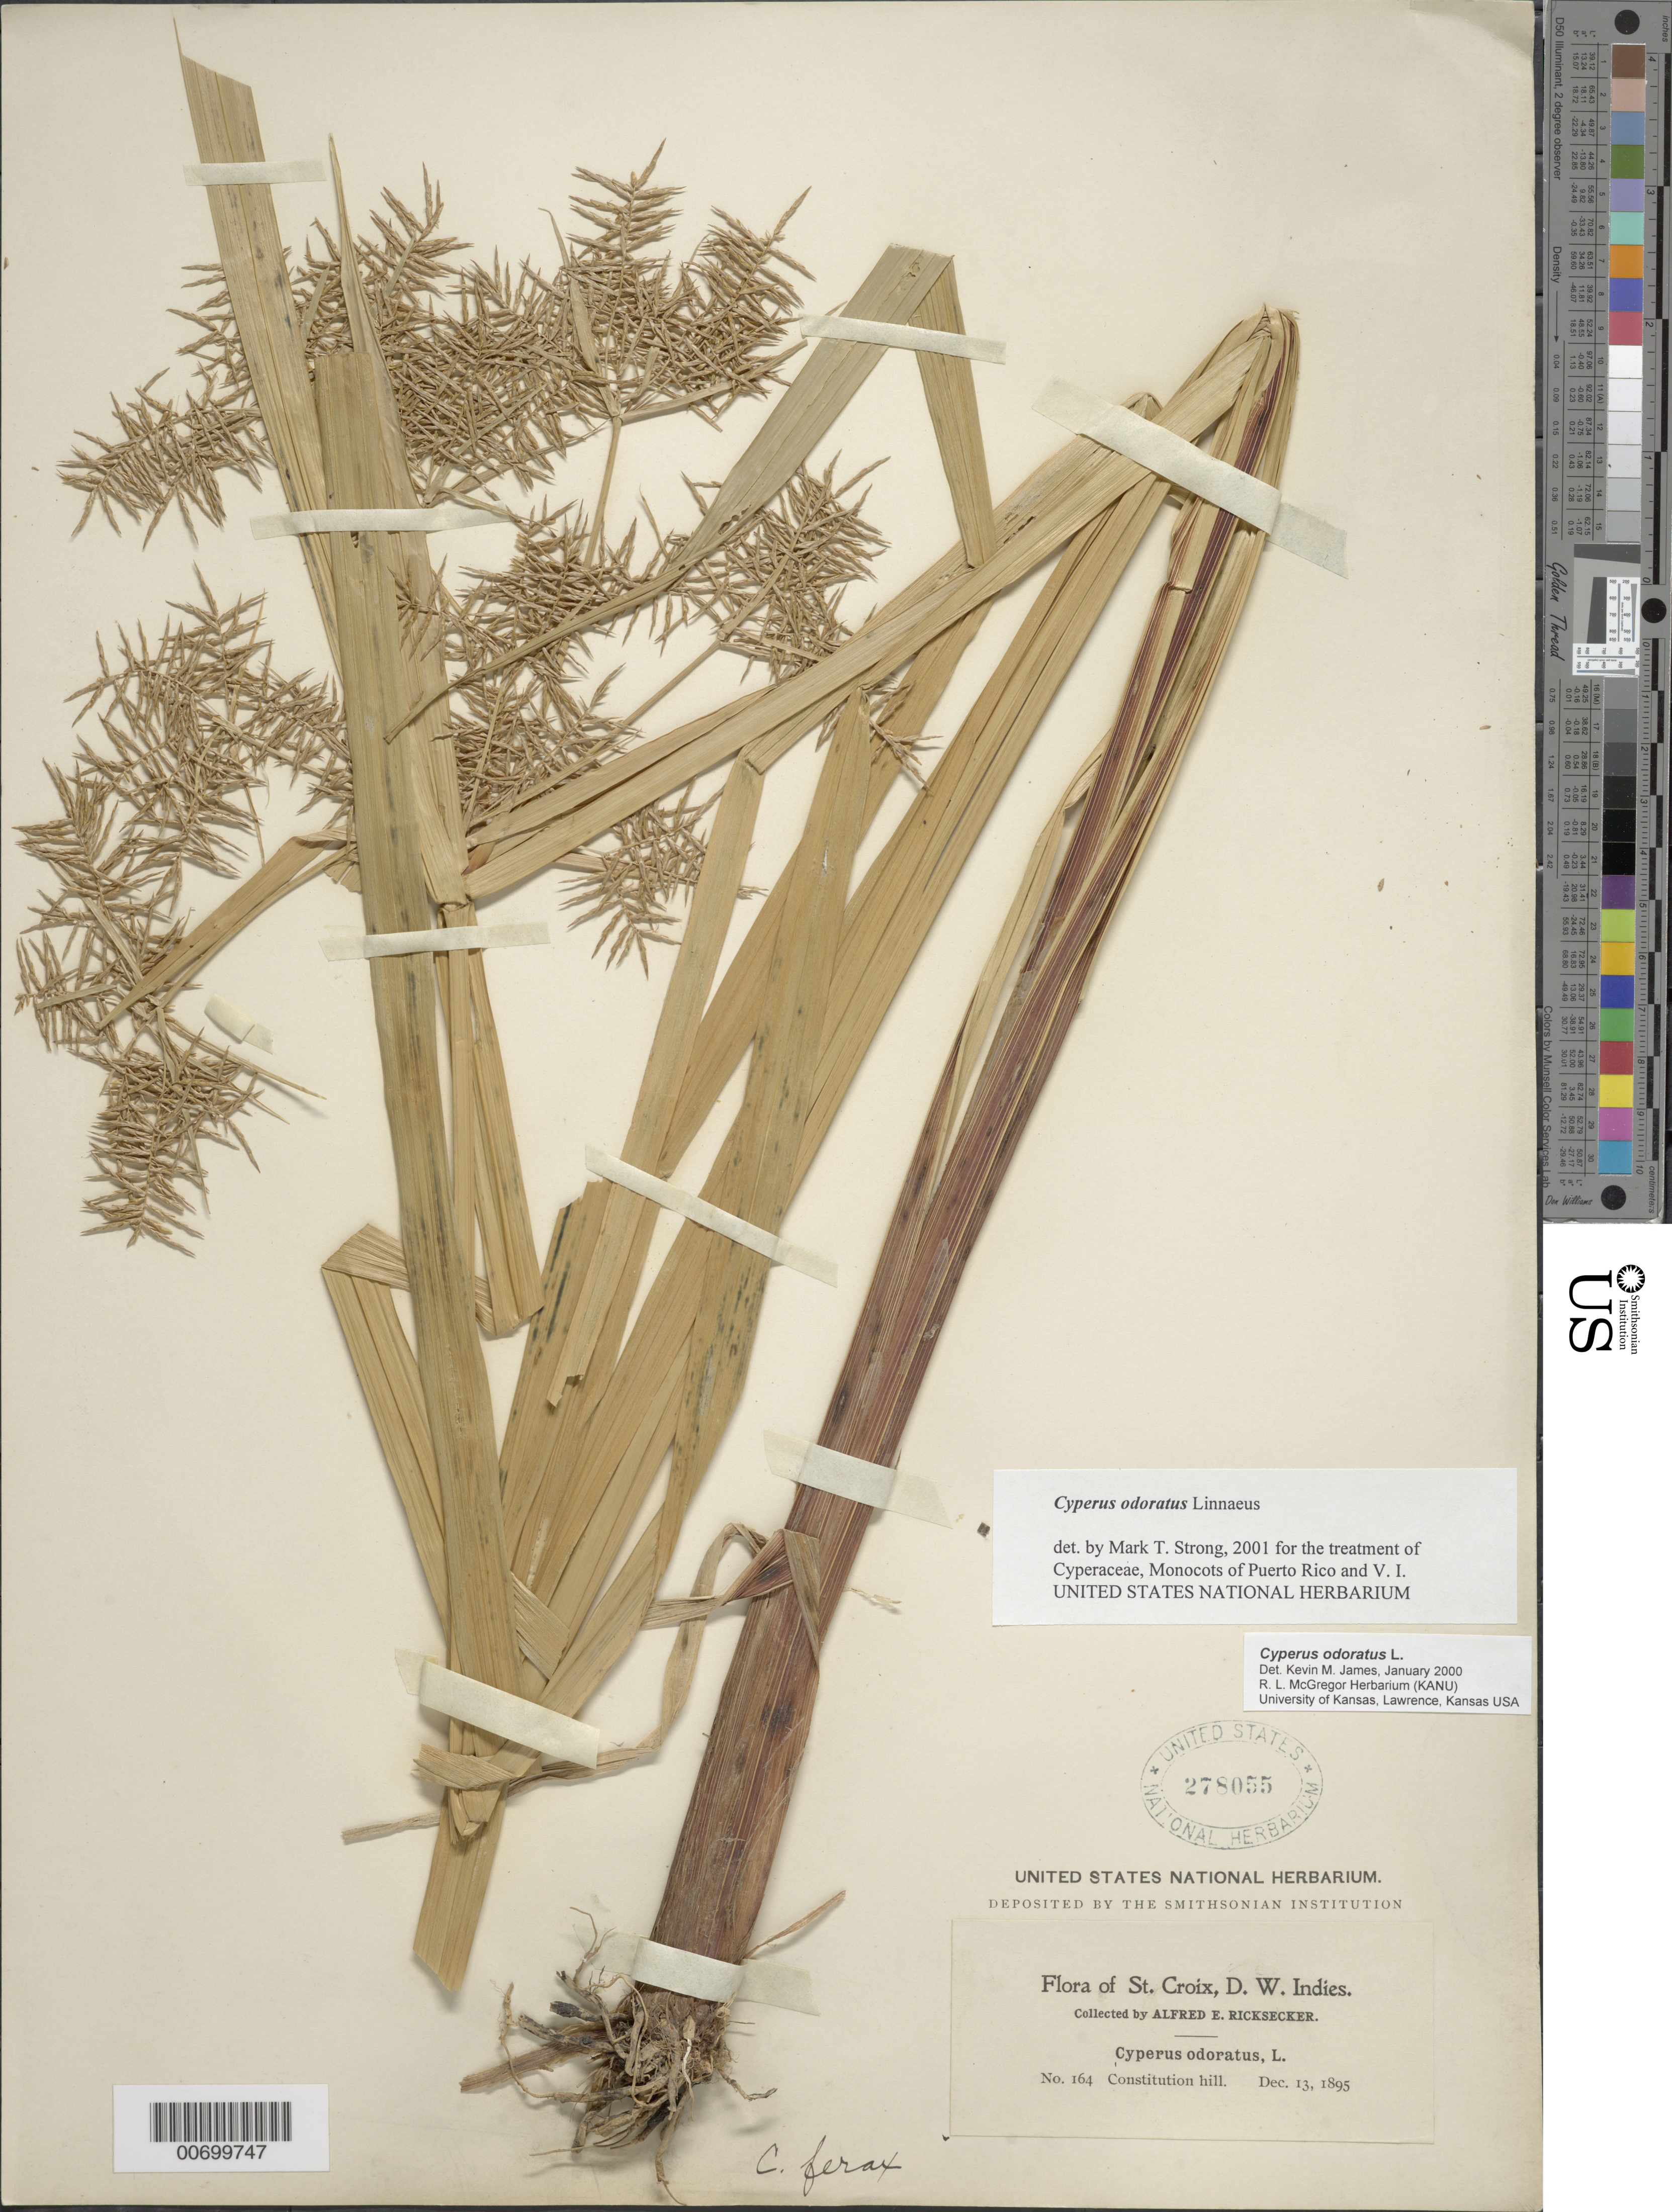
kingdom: Plantae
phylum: Tracheophyta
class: Liliopsida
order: Poales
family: Cyperaceae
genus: Cyperus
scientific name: Cyperus odoratus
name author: L.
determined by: Strong, M. T., (US), Smithsonian Institution - National Museum of Natural History (UNITED STATES)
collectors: A. E. Ricksecker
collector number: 164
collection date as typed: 13 Dec 1895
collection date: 1895-12-13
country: U.S. Virgin Islands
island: St. Croix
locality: St. Croix: Constitution Hill.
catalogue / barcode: US 278055